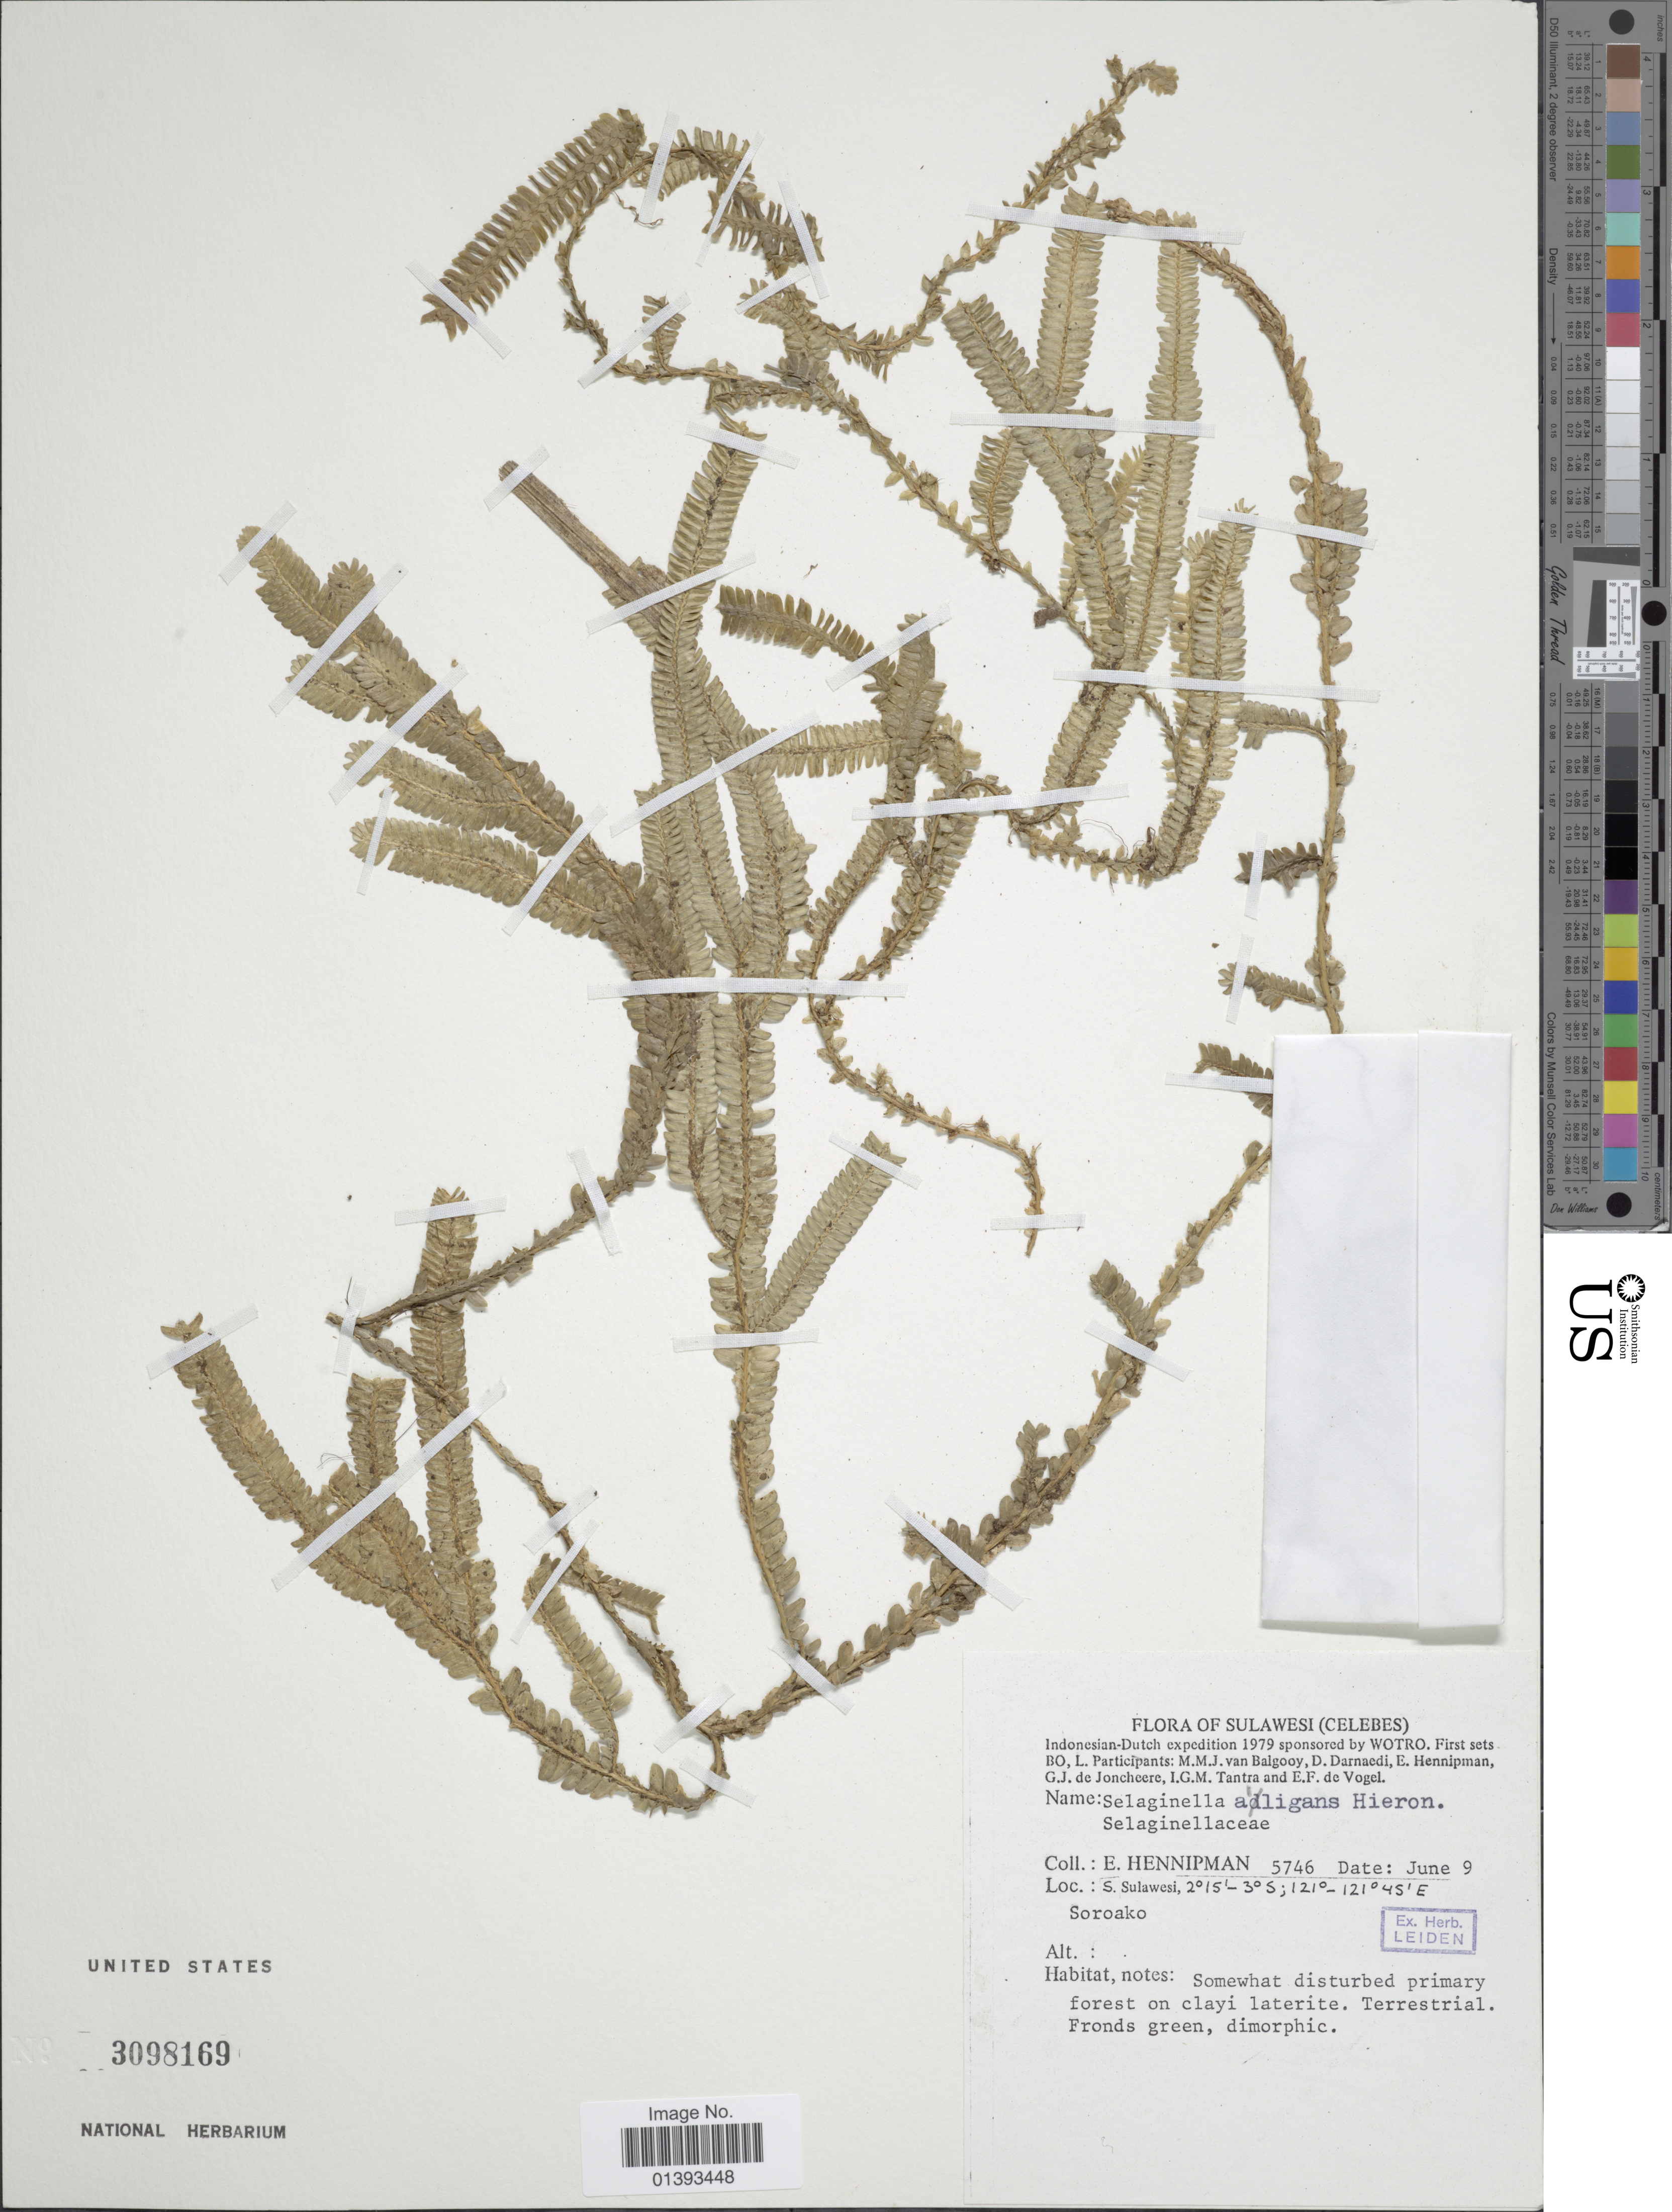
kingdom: Plantae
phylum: Tracheophyta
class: Lycopodiopsida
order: Selaginellales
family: Selaginellaceae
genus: Selaginella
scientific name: Selaginella alligans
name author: Hieron.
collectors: E. Hennipman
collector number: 5746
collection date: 1979-06-09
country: Indonesia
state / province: Sulawesi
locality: S. Sulawesi, Soroako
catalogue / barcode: US 3098169